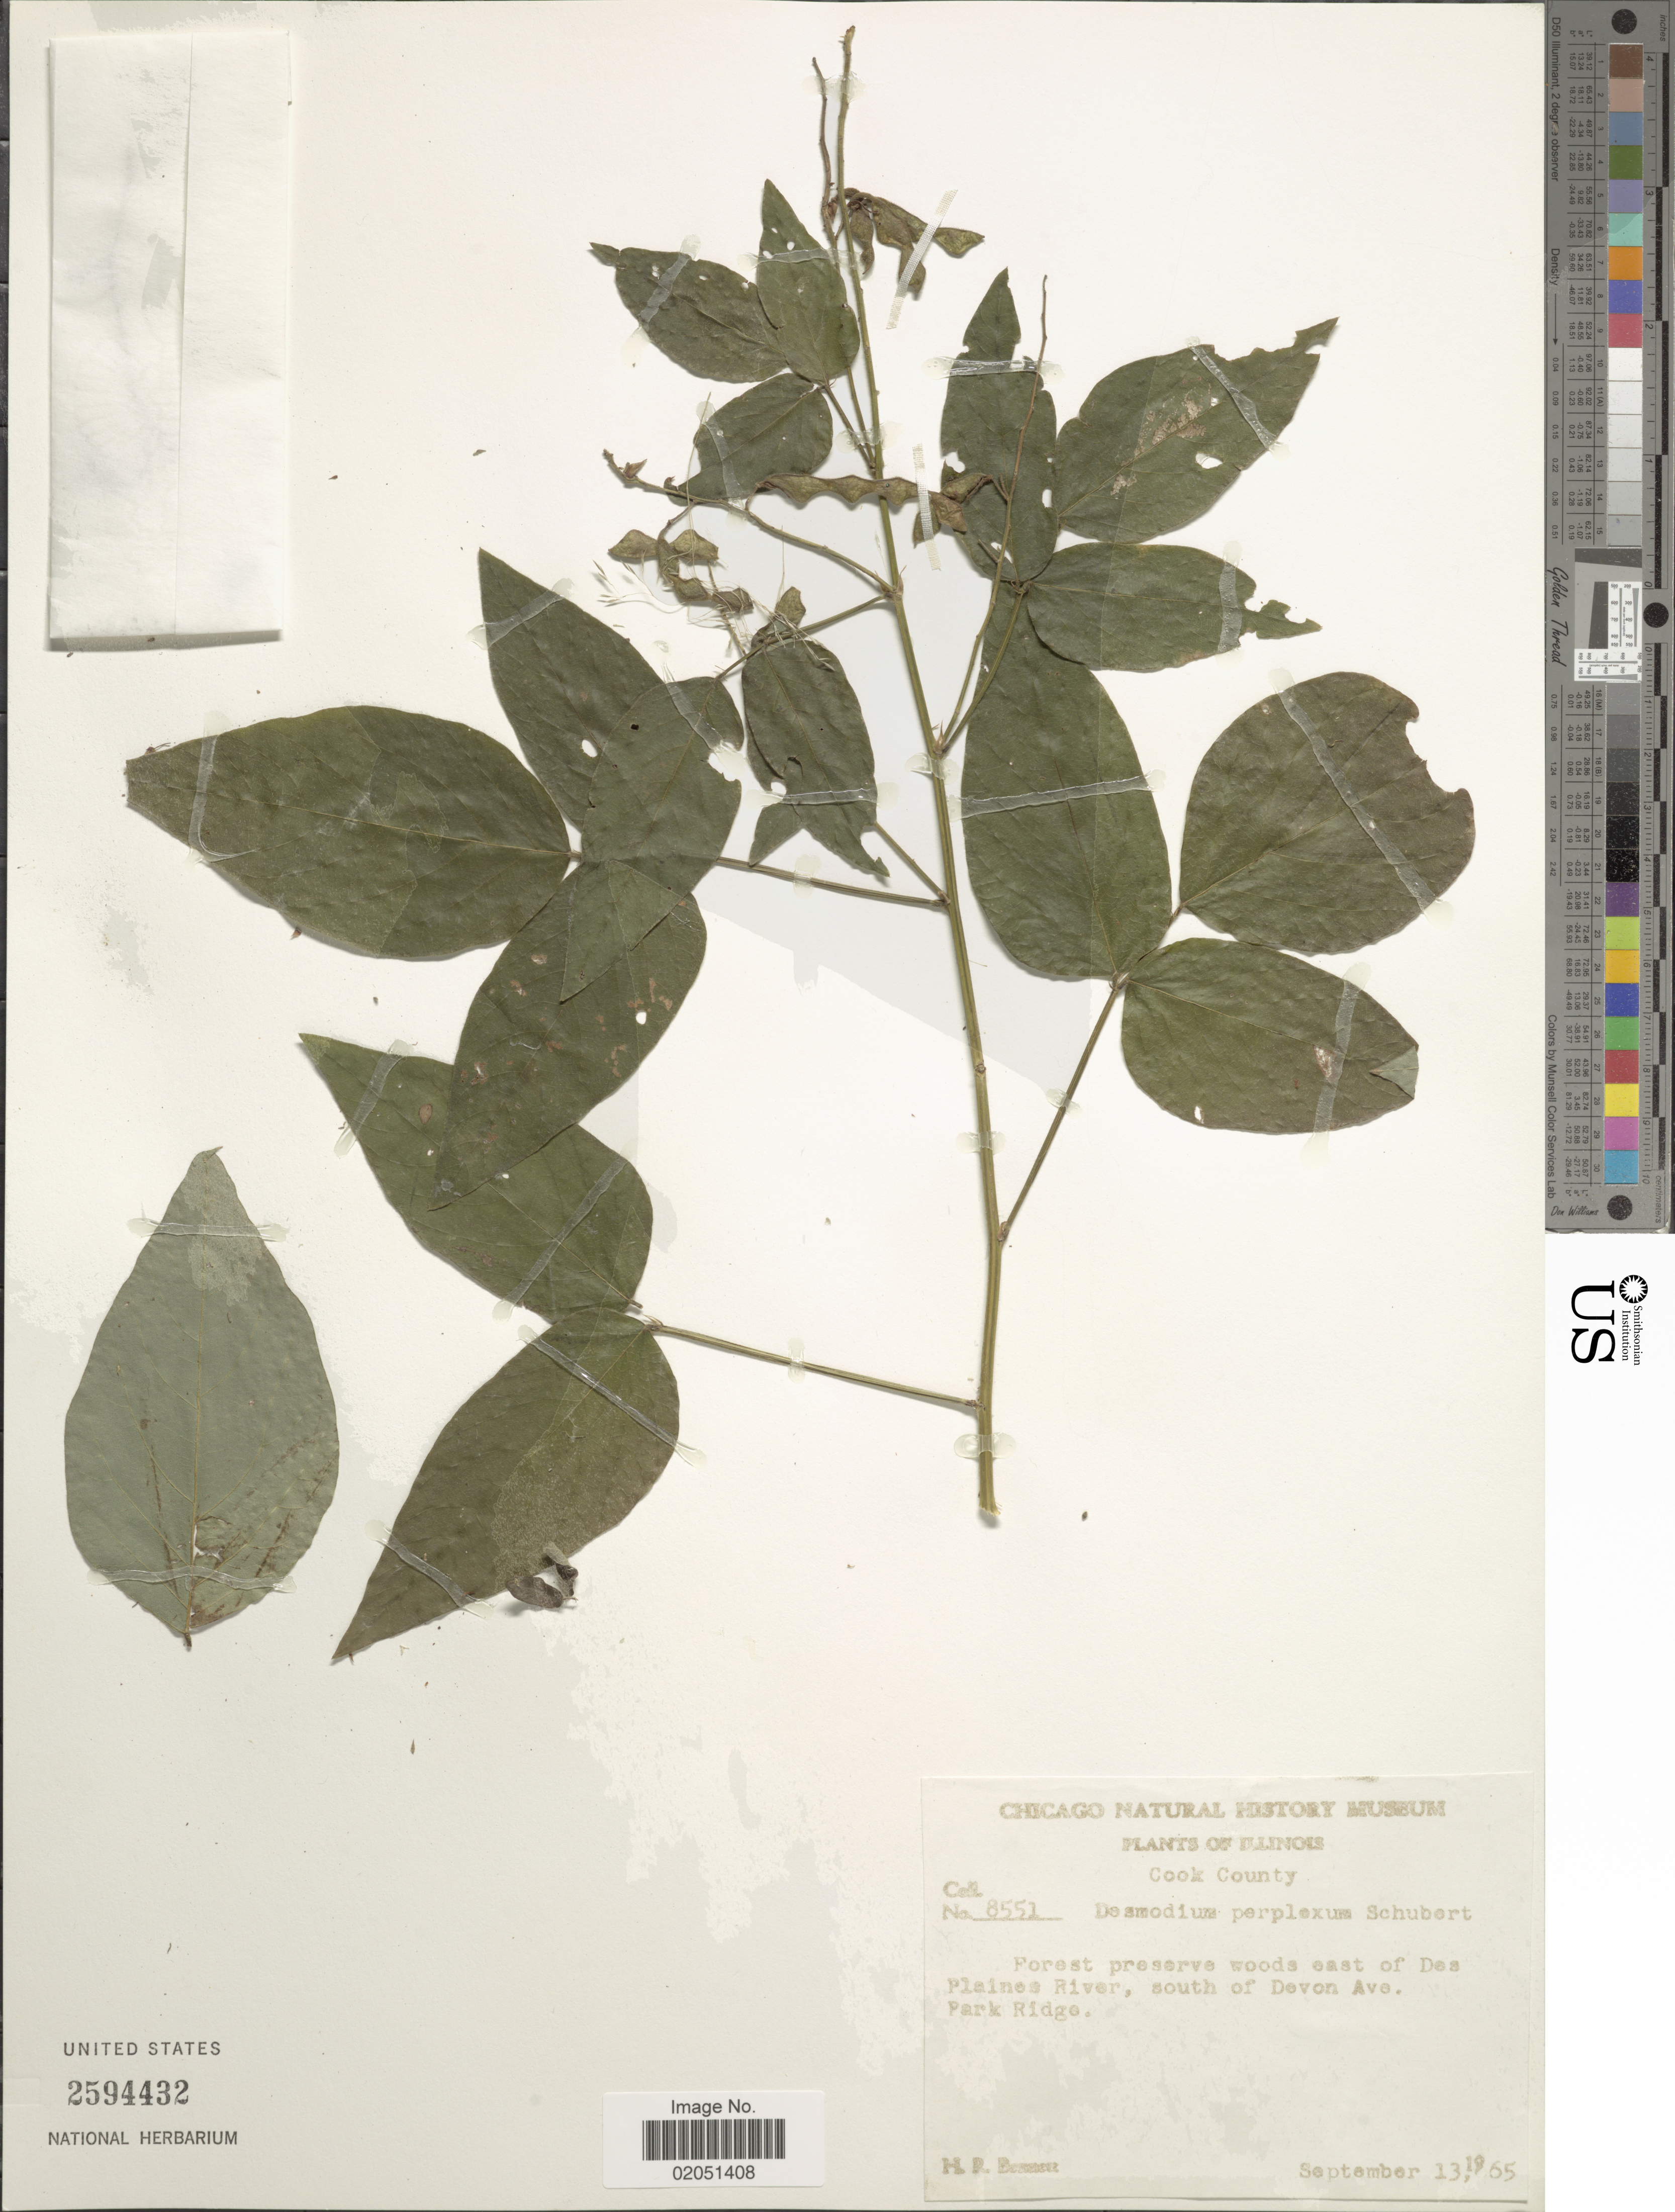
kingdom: Plantae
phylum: Tracheophyta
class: Magnoliopsida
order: Fabales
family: Fabaceae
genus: Desmodium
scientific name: Desmodium perplexum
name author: B.G. Schub.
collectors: H. R. Bennett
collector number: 8551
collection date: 1965-09-13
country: United States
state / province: Illinois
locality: Cook County, Forest preserve woods east of the Plaines River, south of Devon Ave, Park Ridge.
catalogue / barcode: US 2594432